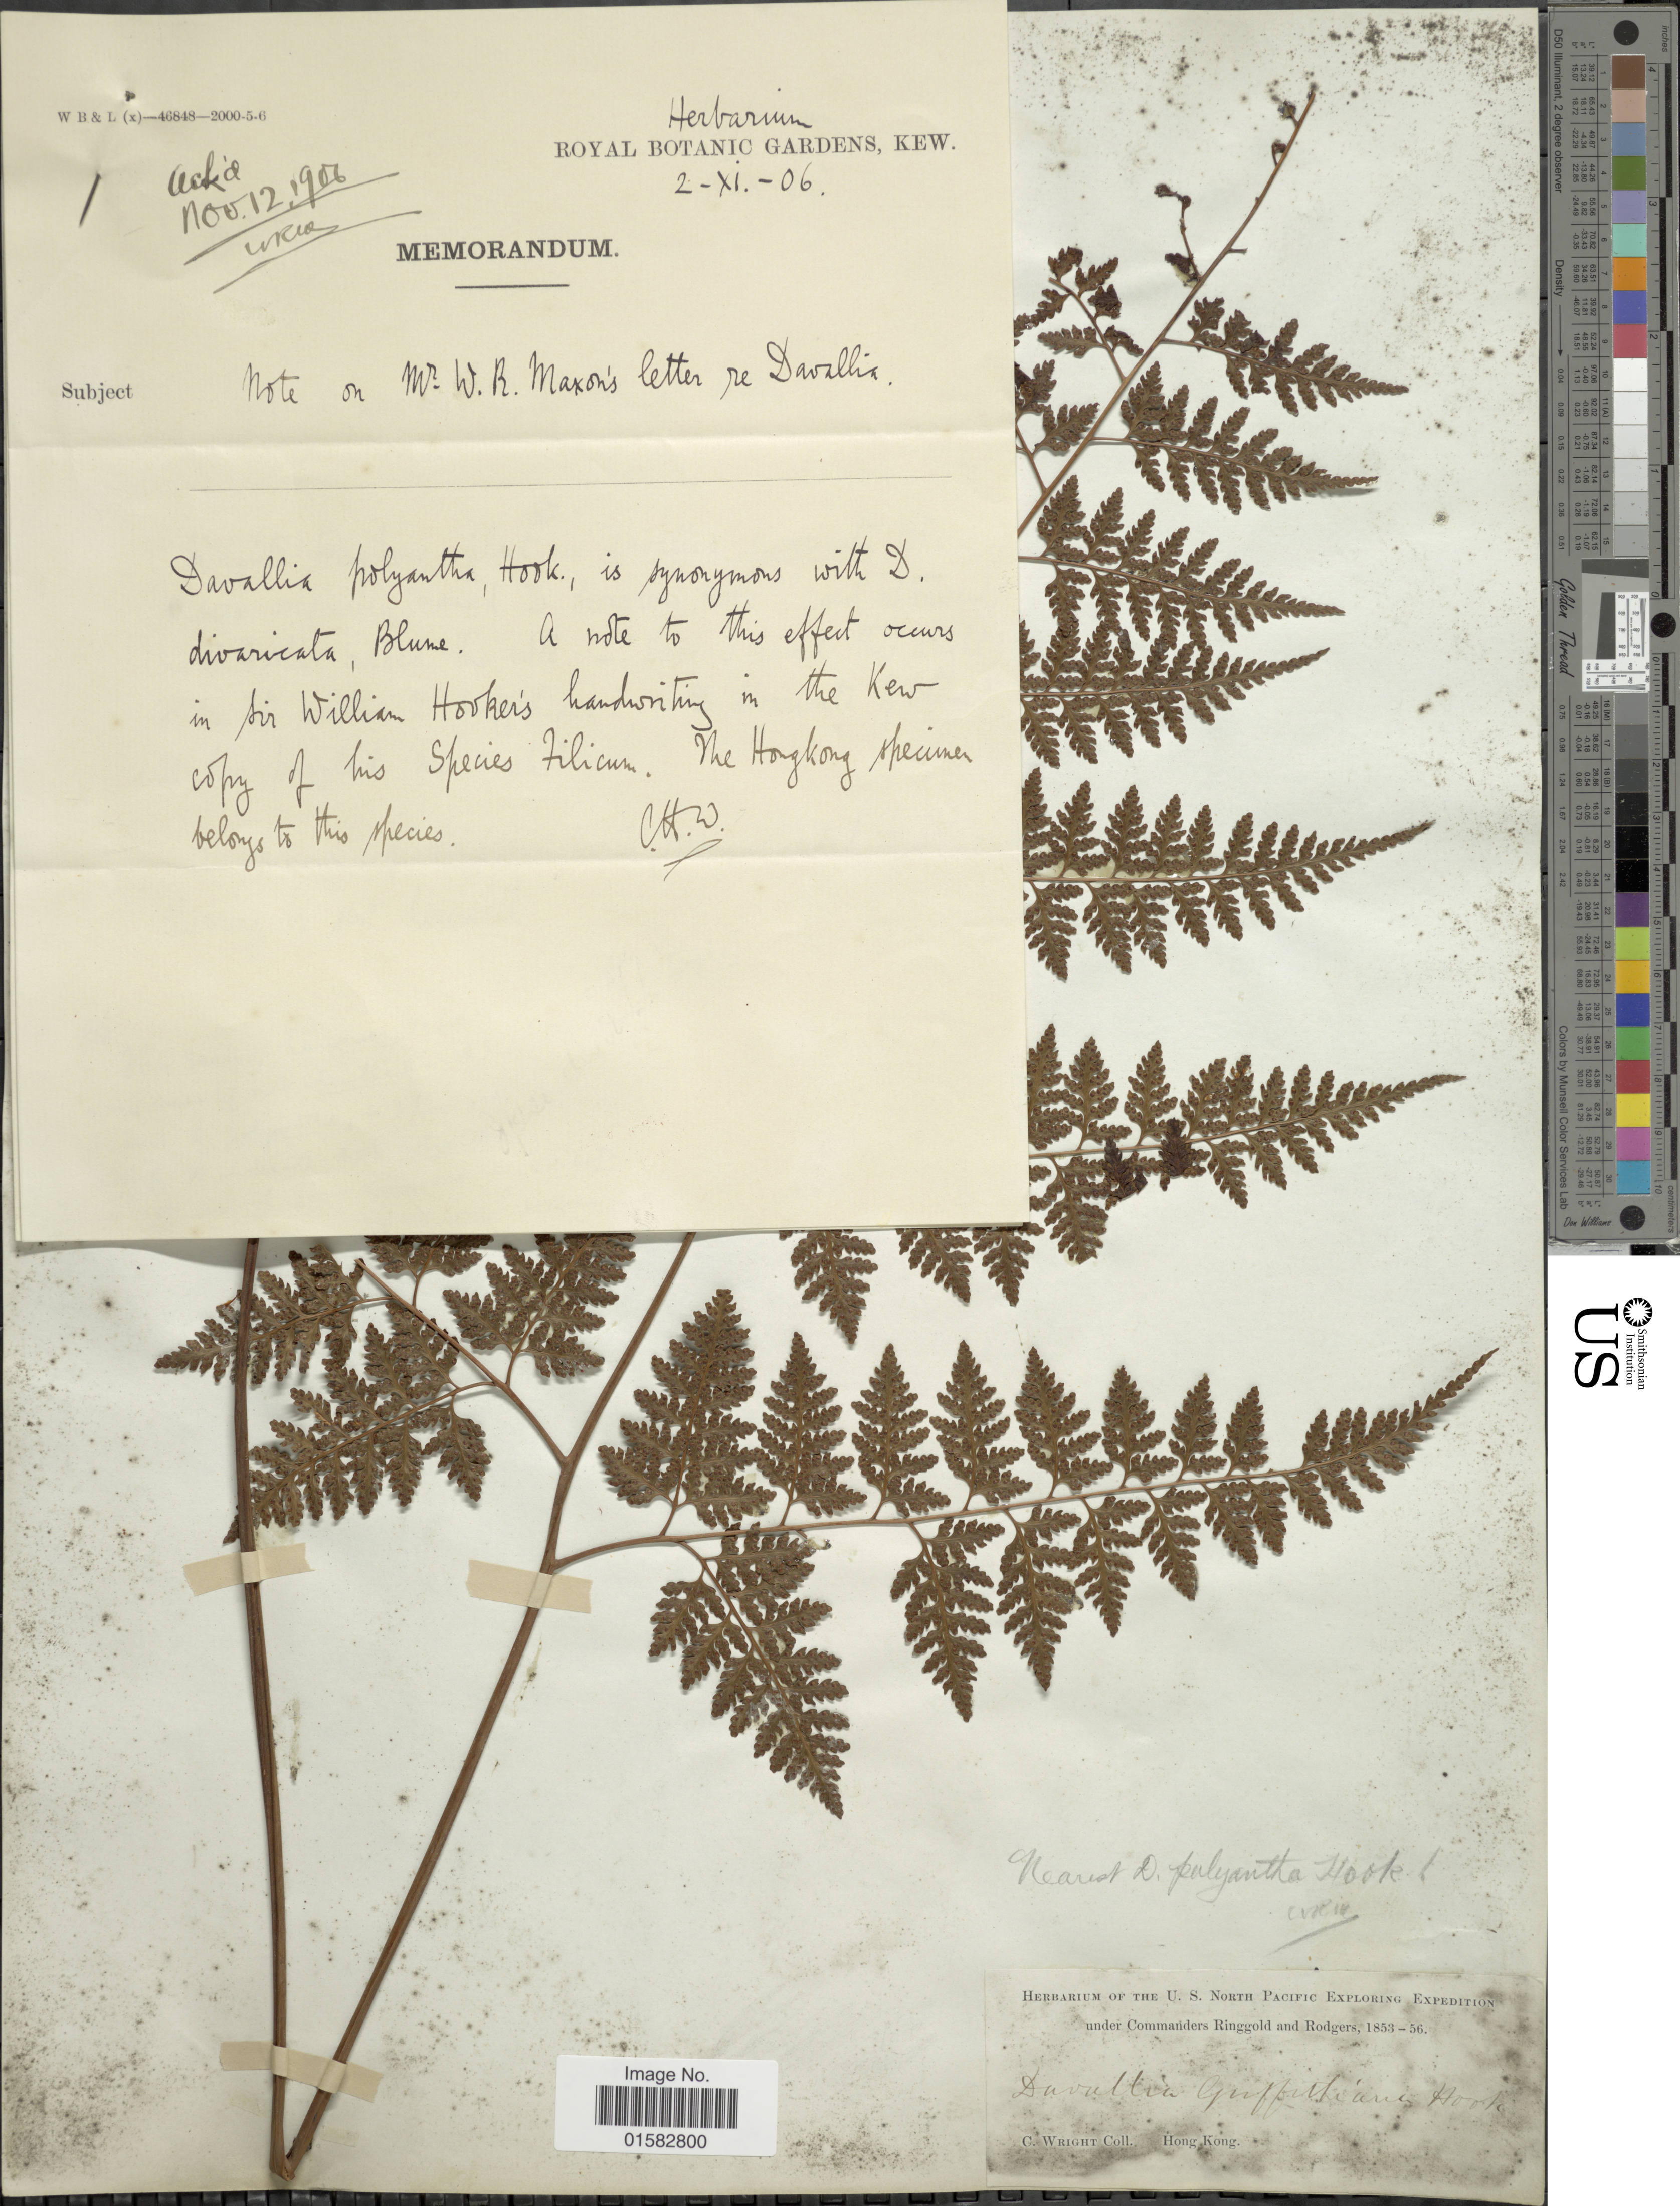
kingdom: Plantae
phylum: Tracheophyta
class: Polypodiopsida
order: Polypodiales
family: Davalliaceae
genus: Davallia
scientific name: Davallia divaricata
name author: Blume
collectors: C. Wright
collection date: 1853/1856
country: China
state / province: Hong Kong